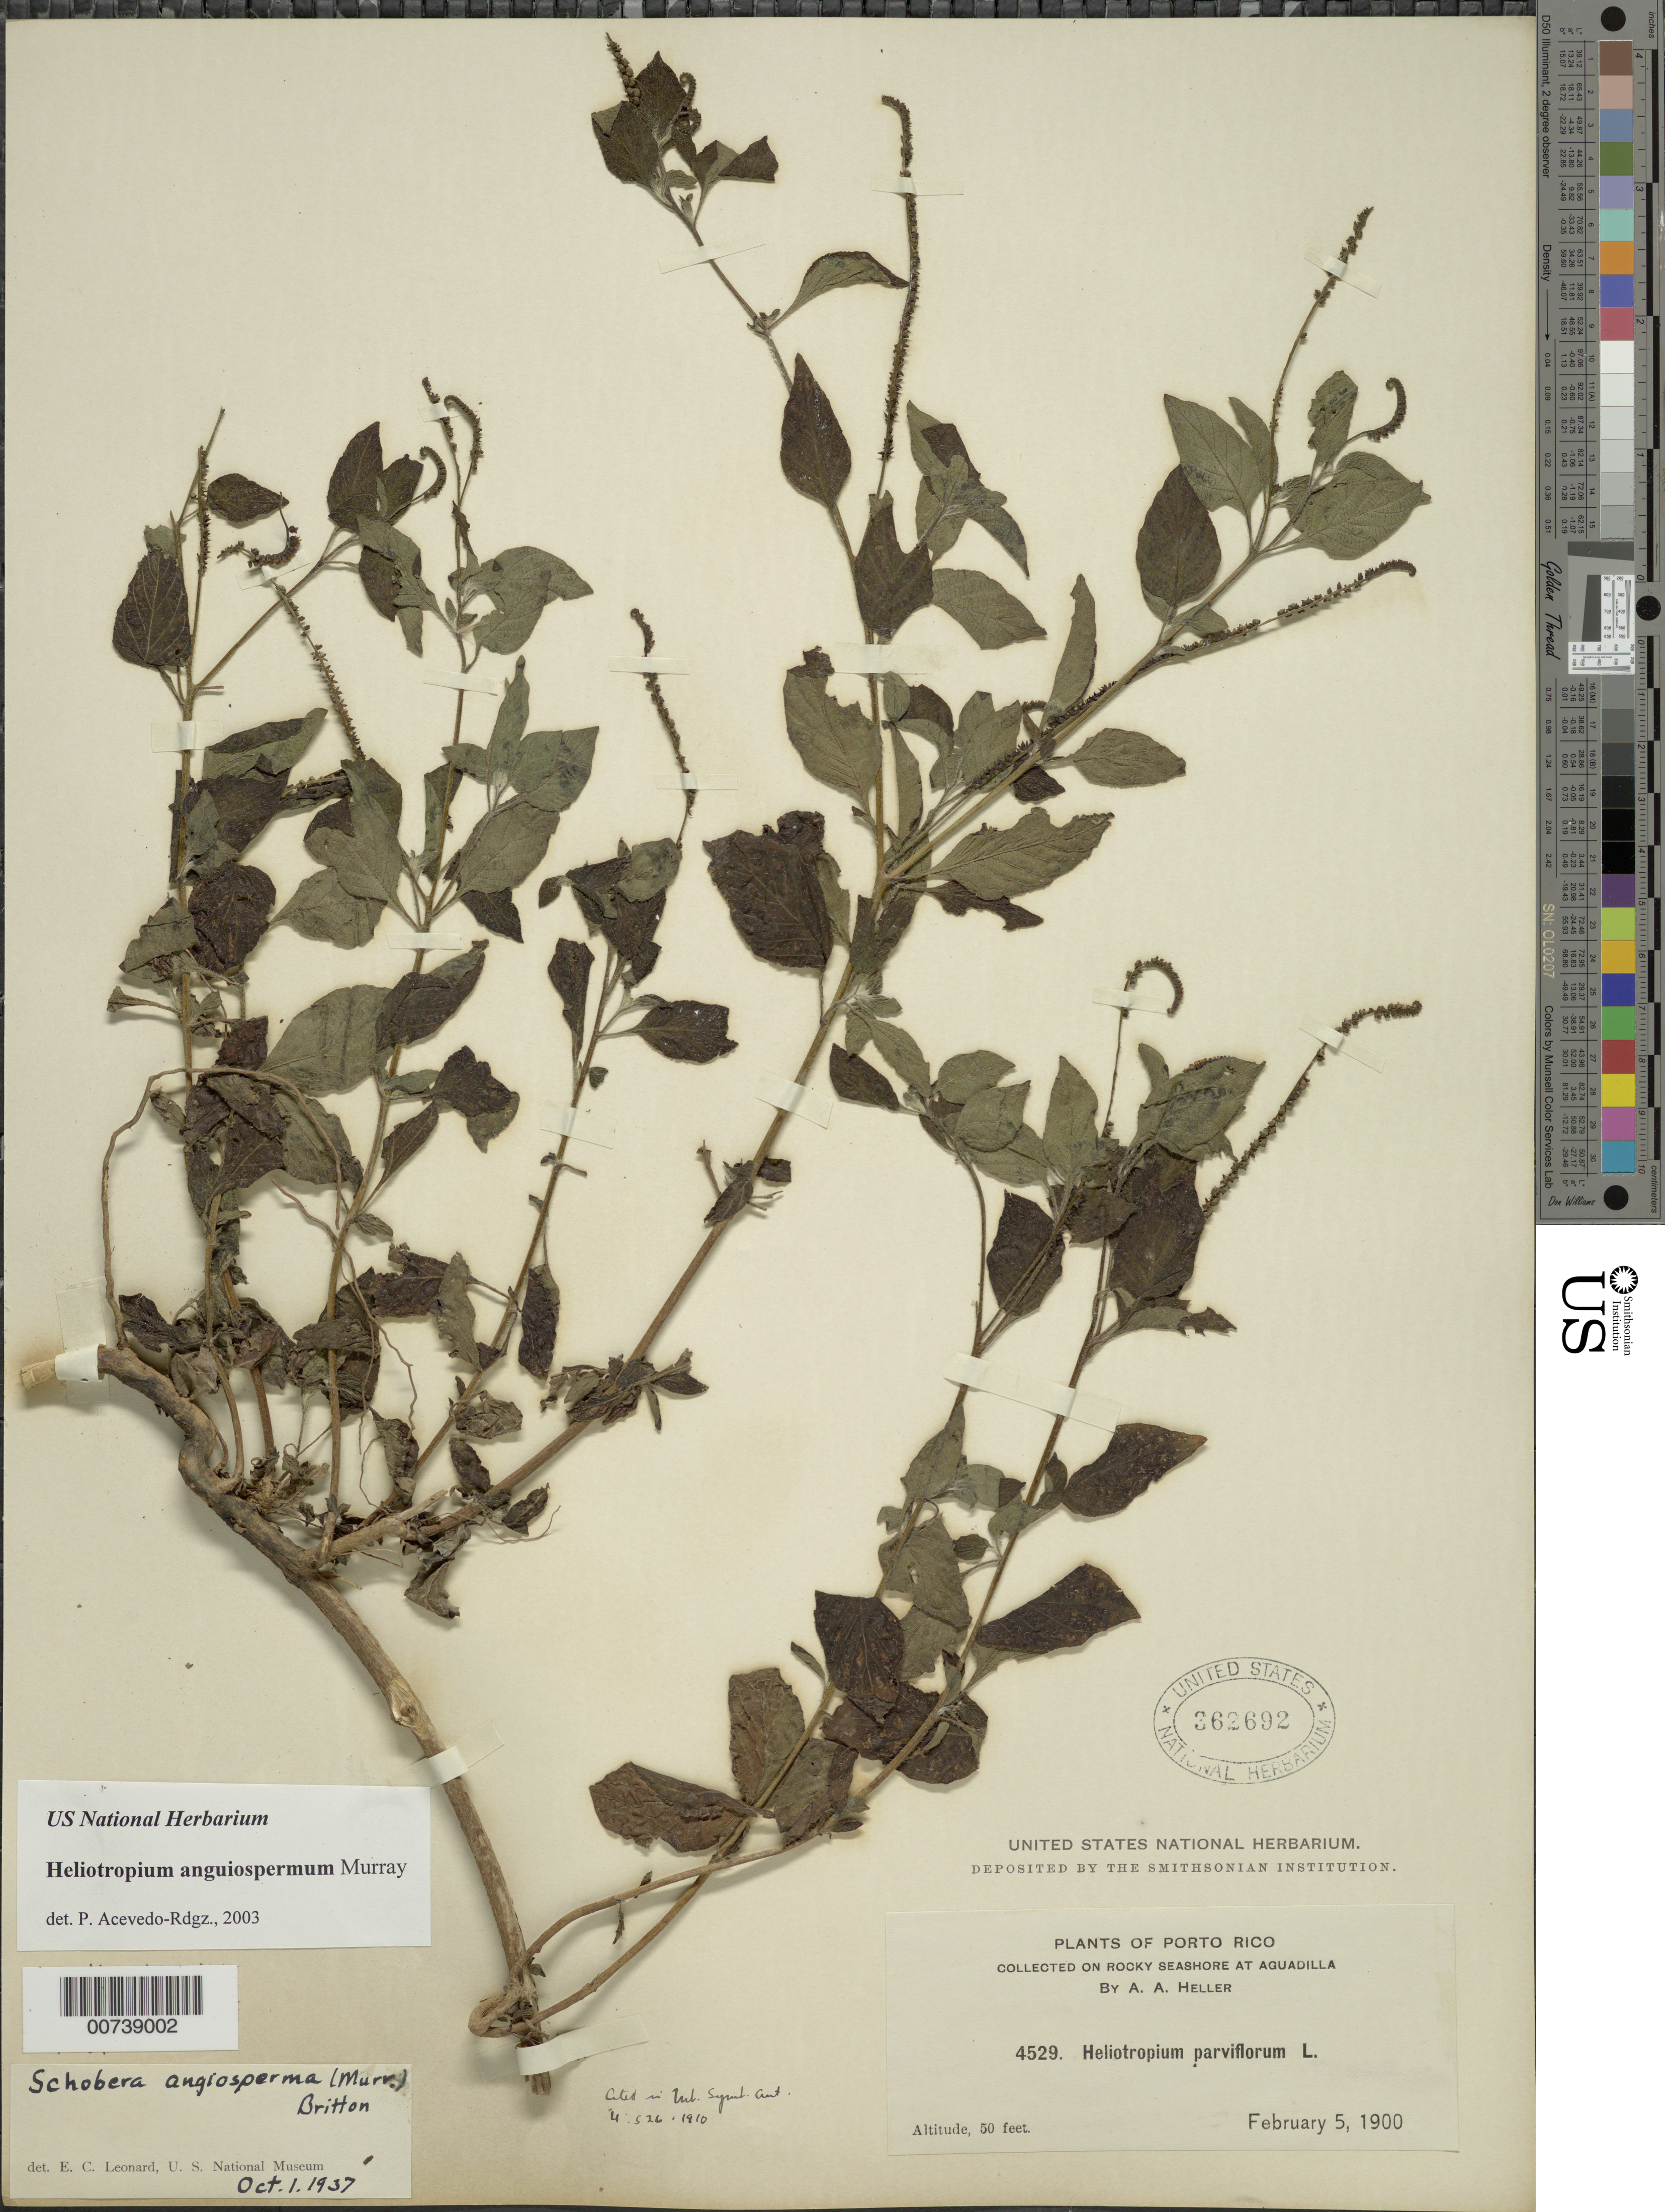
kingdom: Plantae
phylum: Tracheophyta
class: Magnoliopsida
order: Boraginales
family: Heliotropiaceae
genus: Heliotropium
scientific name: Heliotropium angiospermum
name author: Murray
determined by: Acevedo-Rodríguez, P., (BOT), Smithsonian Institution - National Museum of Natural History (UNITED STATES)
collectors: A. A. Heller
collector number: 4529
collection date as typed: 05 Feb 1900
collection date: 1900-02-05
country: Puerto Rico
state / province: Aguadilla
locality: At Aguadilla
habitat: On rocky seashore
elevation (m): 15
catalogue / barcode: US 362692